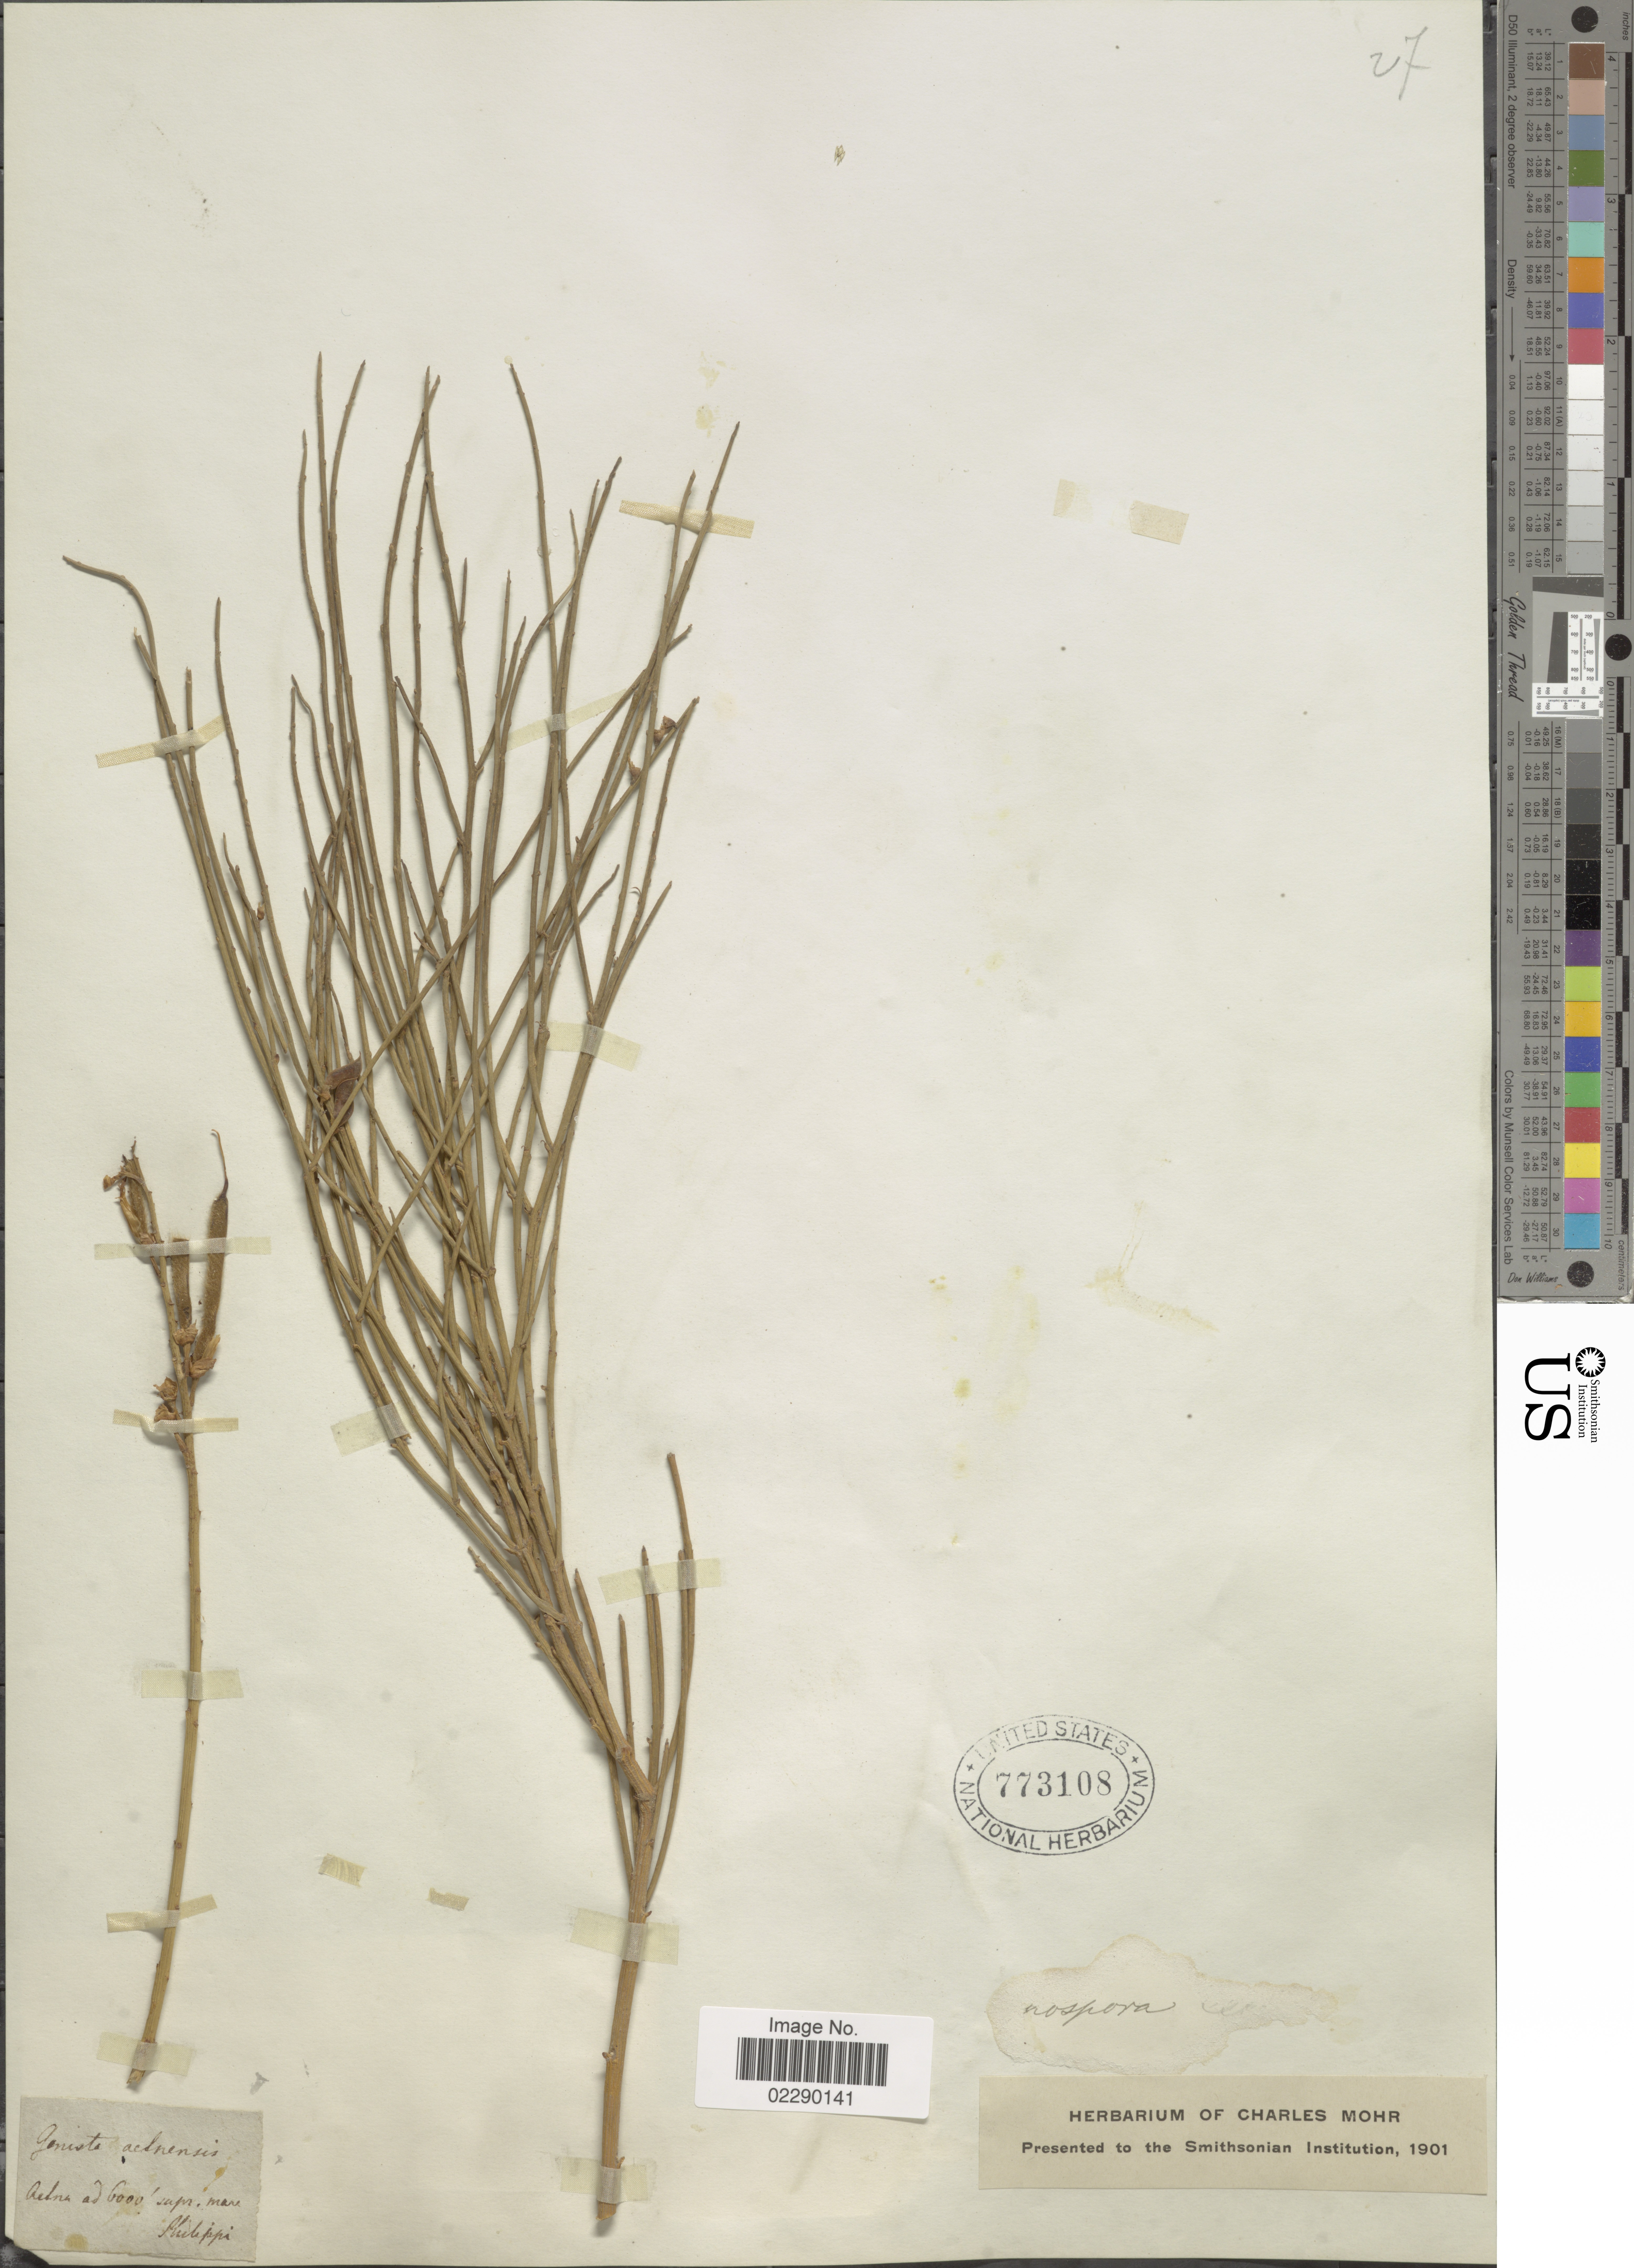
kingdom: Plantae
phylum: Tracheophyta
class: Magnoliopsida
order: Fabales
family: Fabaceae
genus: Genista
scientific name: Genista aetnensis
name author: (Biv.) DC.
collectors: -. Philippi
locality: Aetna [interpreted]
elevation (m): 1829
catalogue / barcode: US 773108